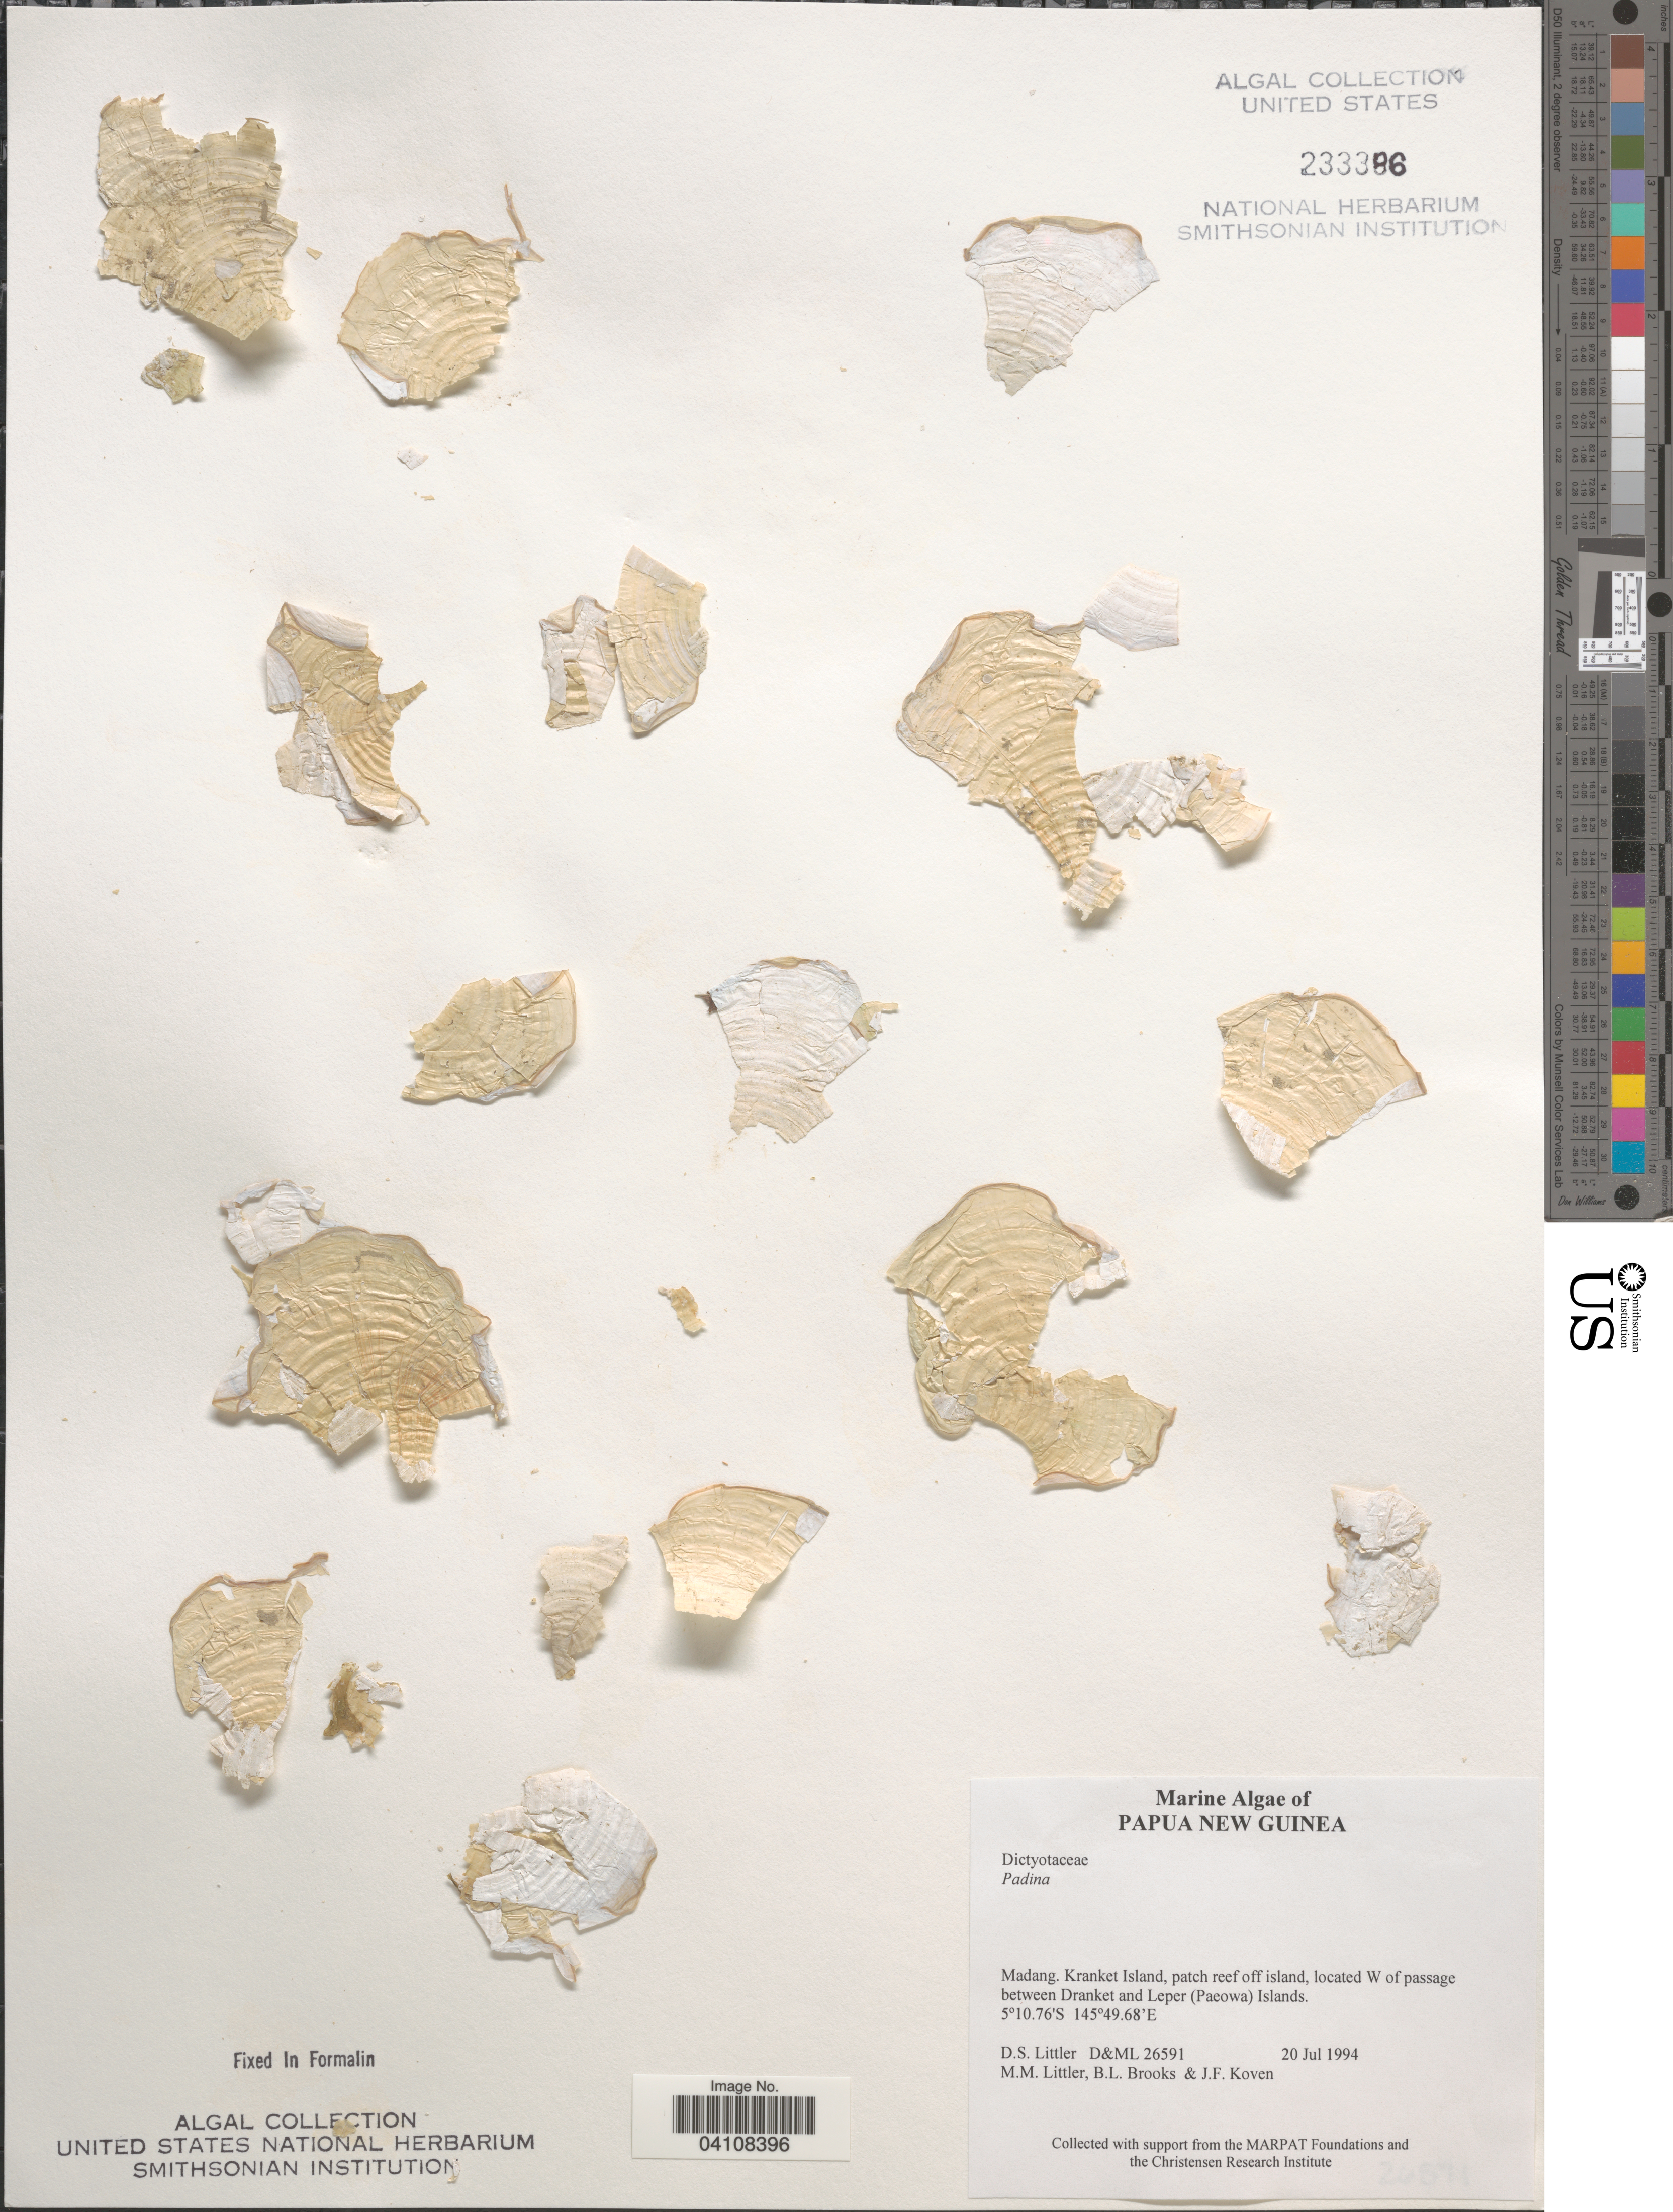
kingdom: Chromista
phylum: Ochrophyta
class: Phaeophyceae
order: Dictyotales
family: Dictyotaceae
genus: Padina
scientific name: Padina sp.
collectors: D. S. Littler, B. Brooks & J. Koven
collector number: D&ML26591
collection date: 1994-07-20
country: Papua New Guinea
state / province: Madang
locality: Kranket Island, patch reef off island, located W of passage between Dranket and Leper (Paeowa) Islands.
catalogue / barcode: US 233386